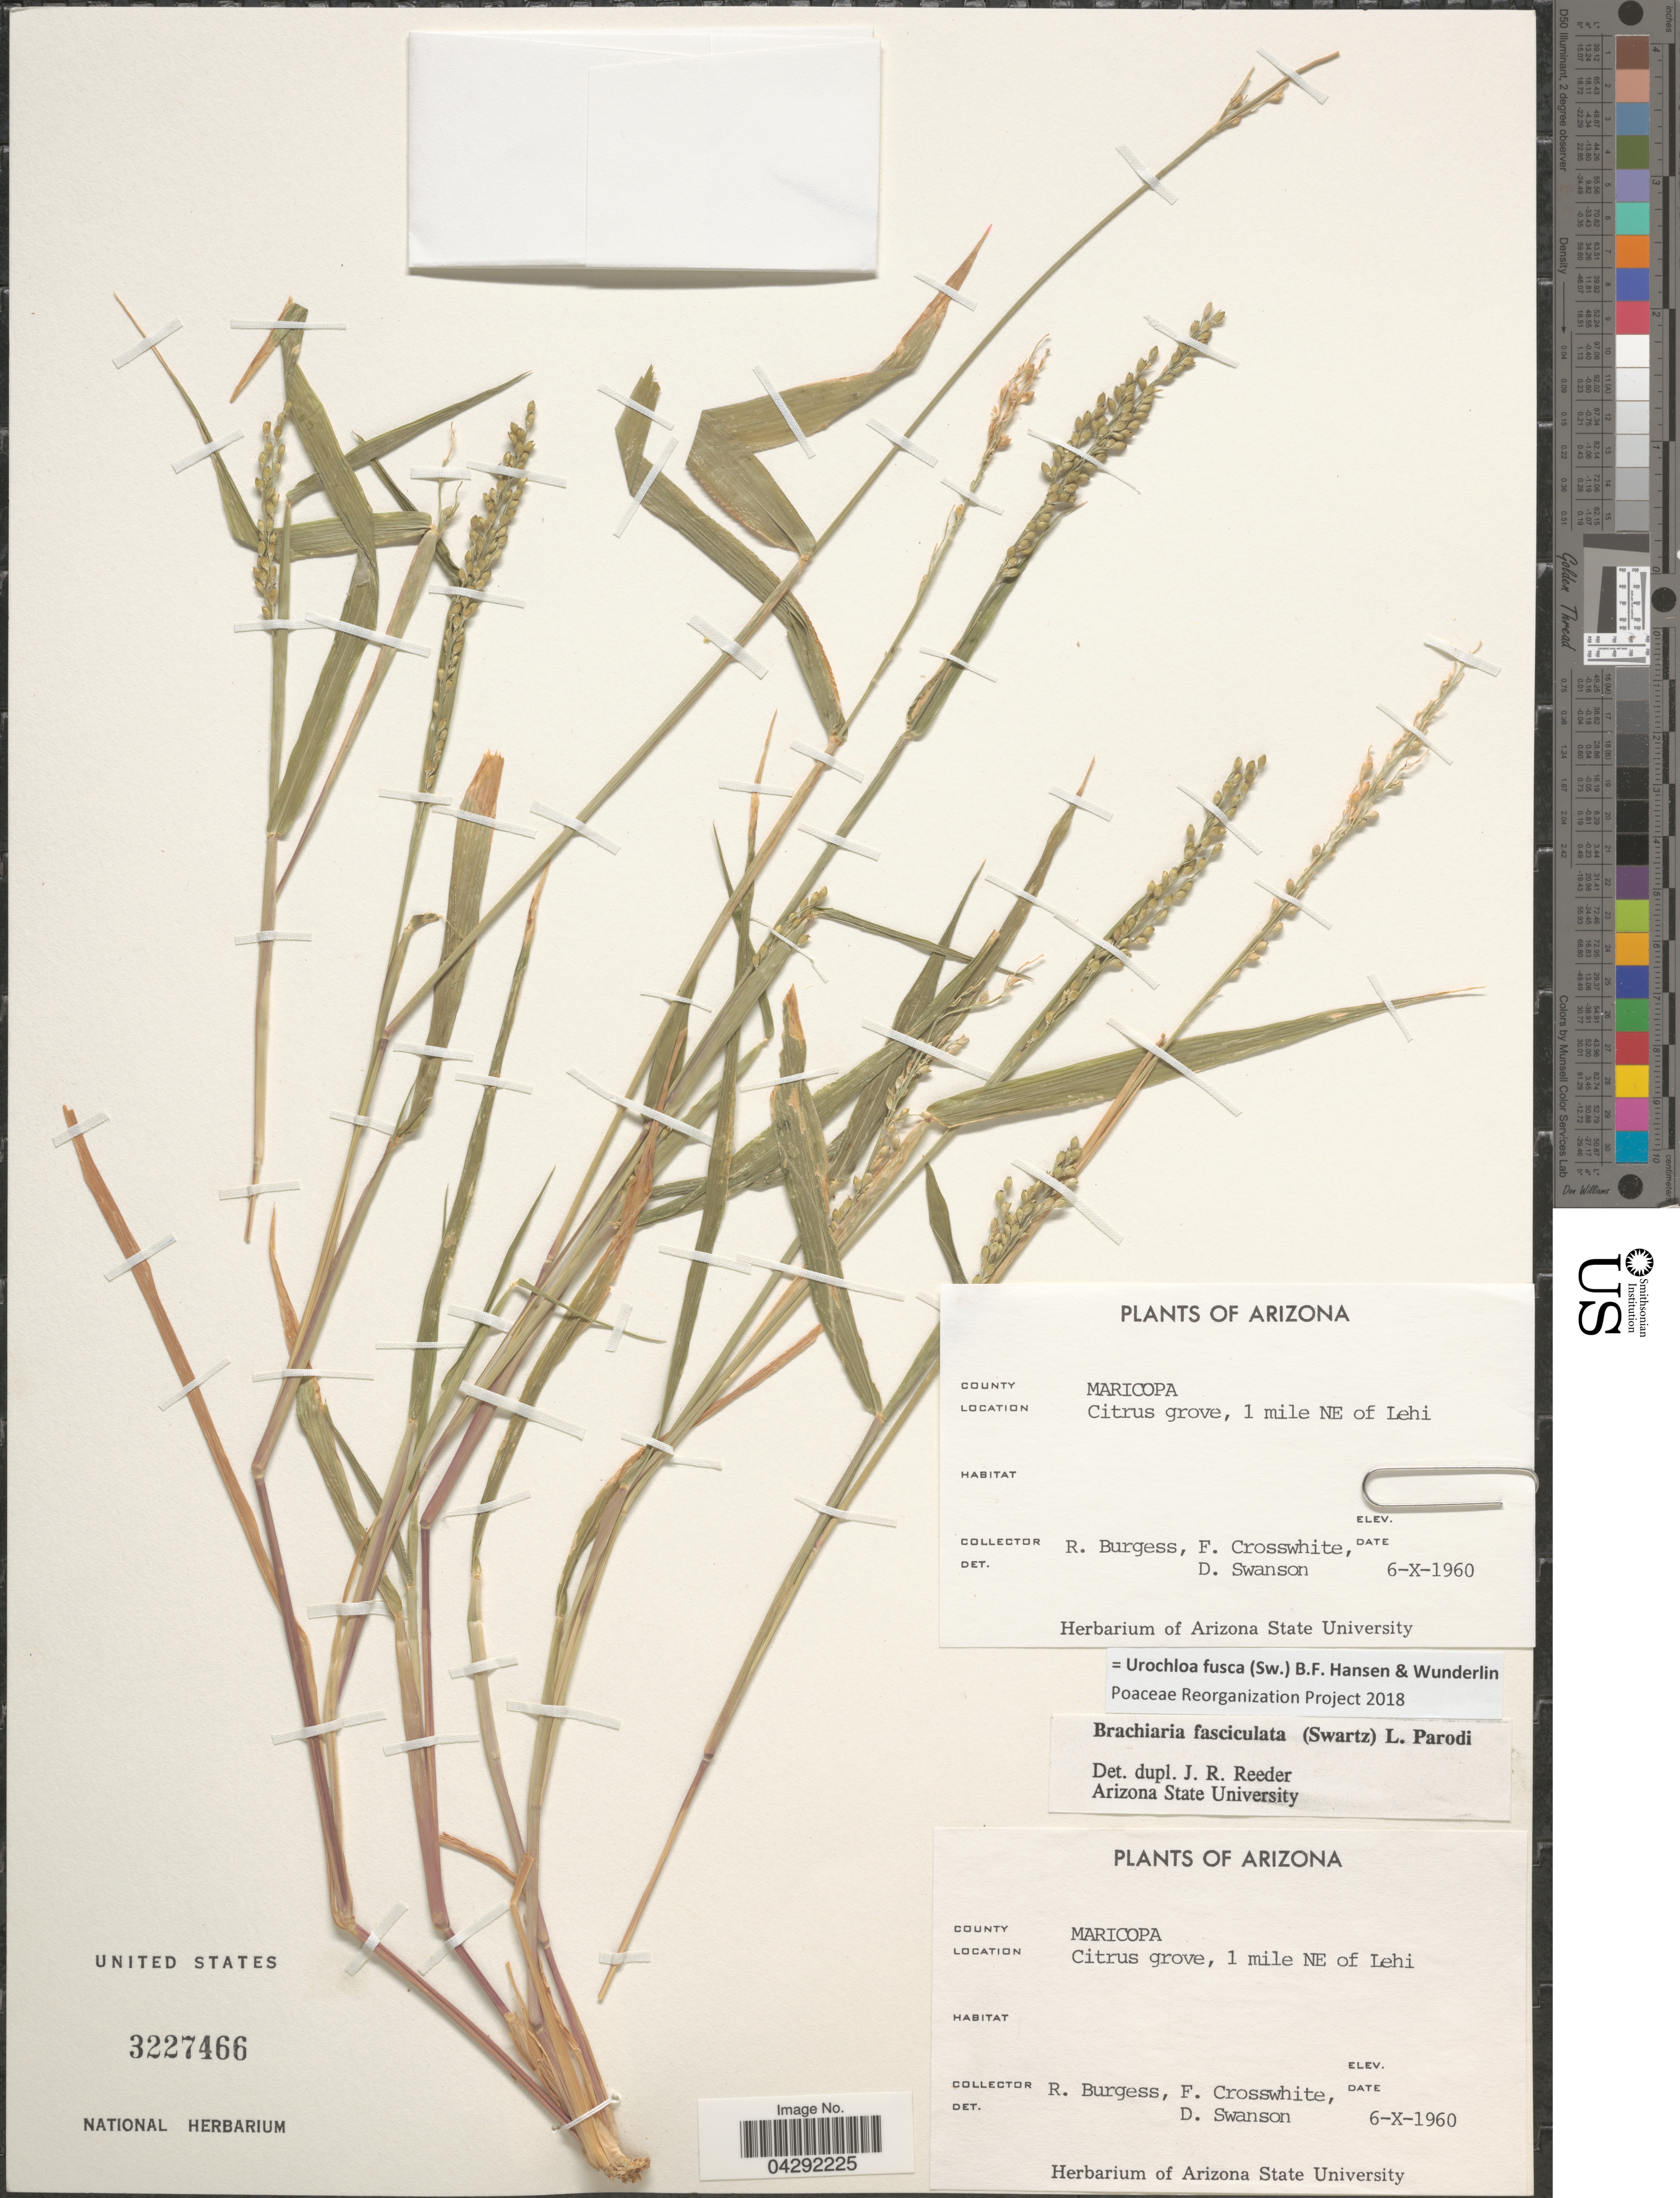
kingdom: Plantae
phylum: Tracheophyta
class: Liliopsida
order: Poales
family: Poaceae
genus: Urochloa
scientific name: Urochloa fusca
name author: (Sw.) B.F. Hansen & Wunderlin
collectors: R. Burgess, F. Crosswhite & D. Swanson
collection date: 1960-10-06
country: United States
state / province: Arizona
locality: County Maricopa. Citrus grove, 1 mile NE of Lehi.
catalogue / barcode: US 3227466